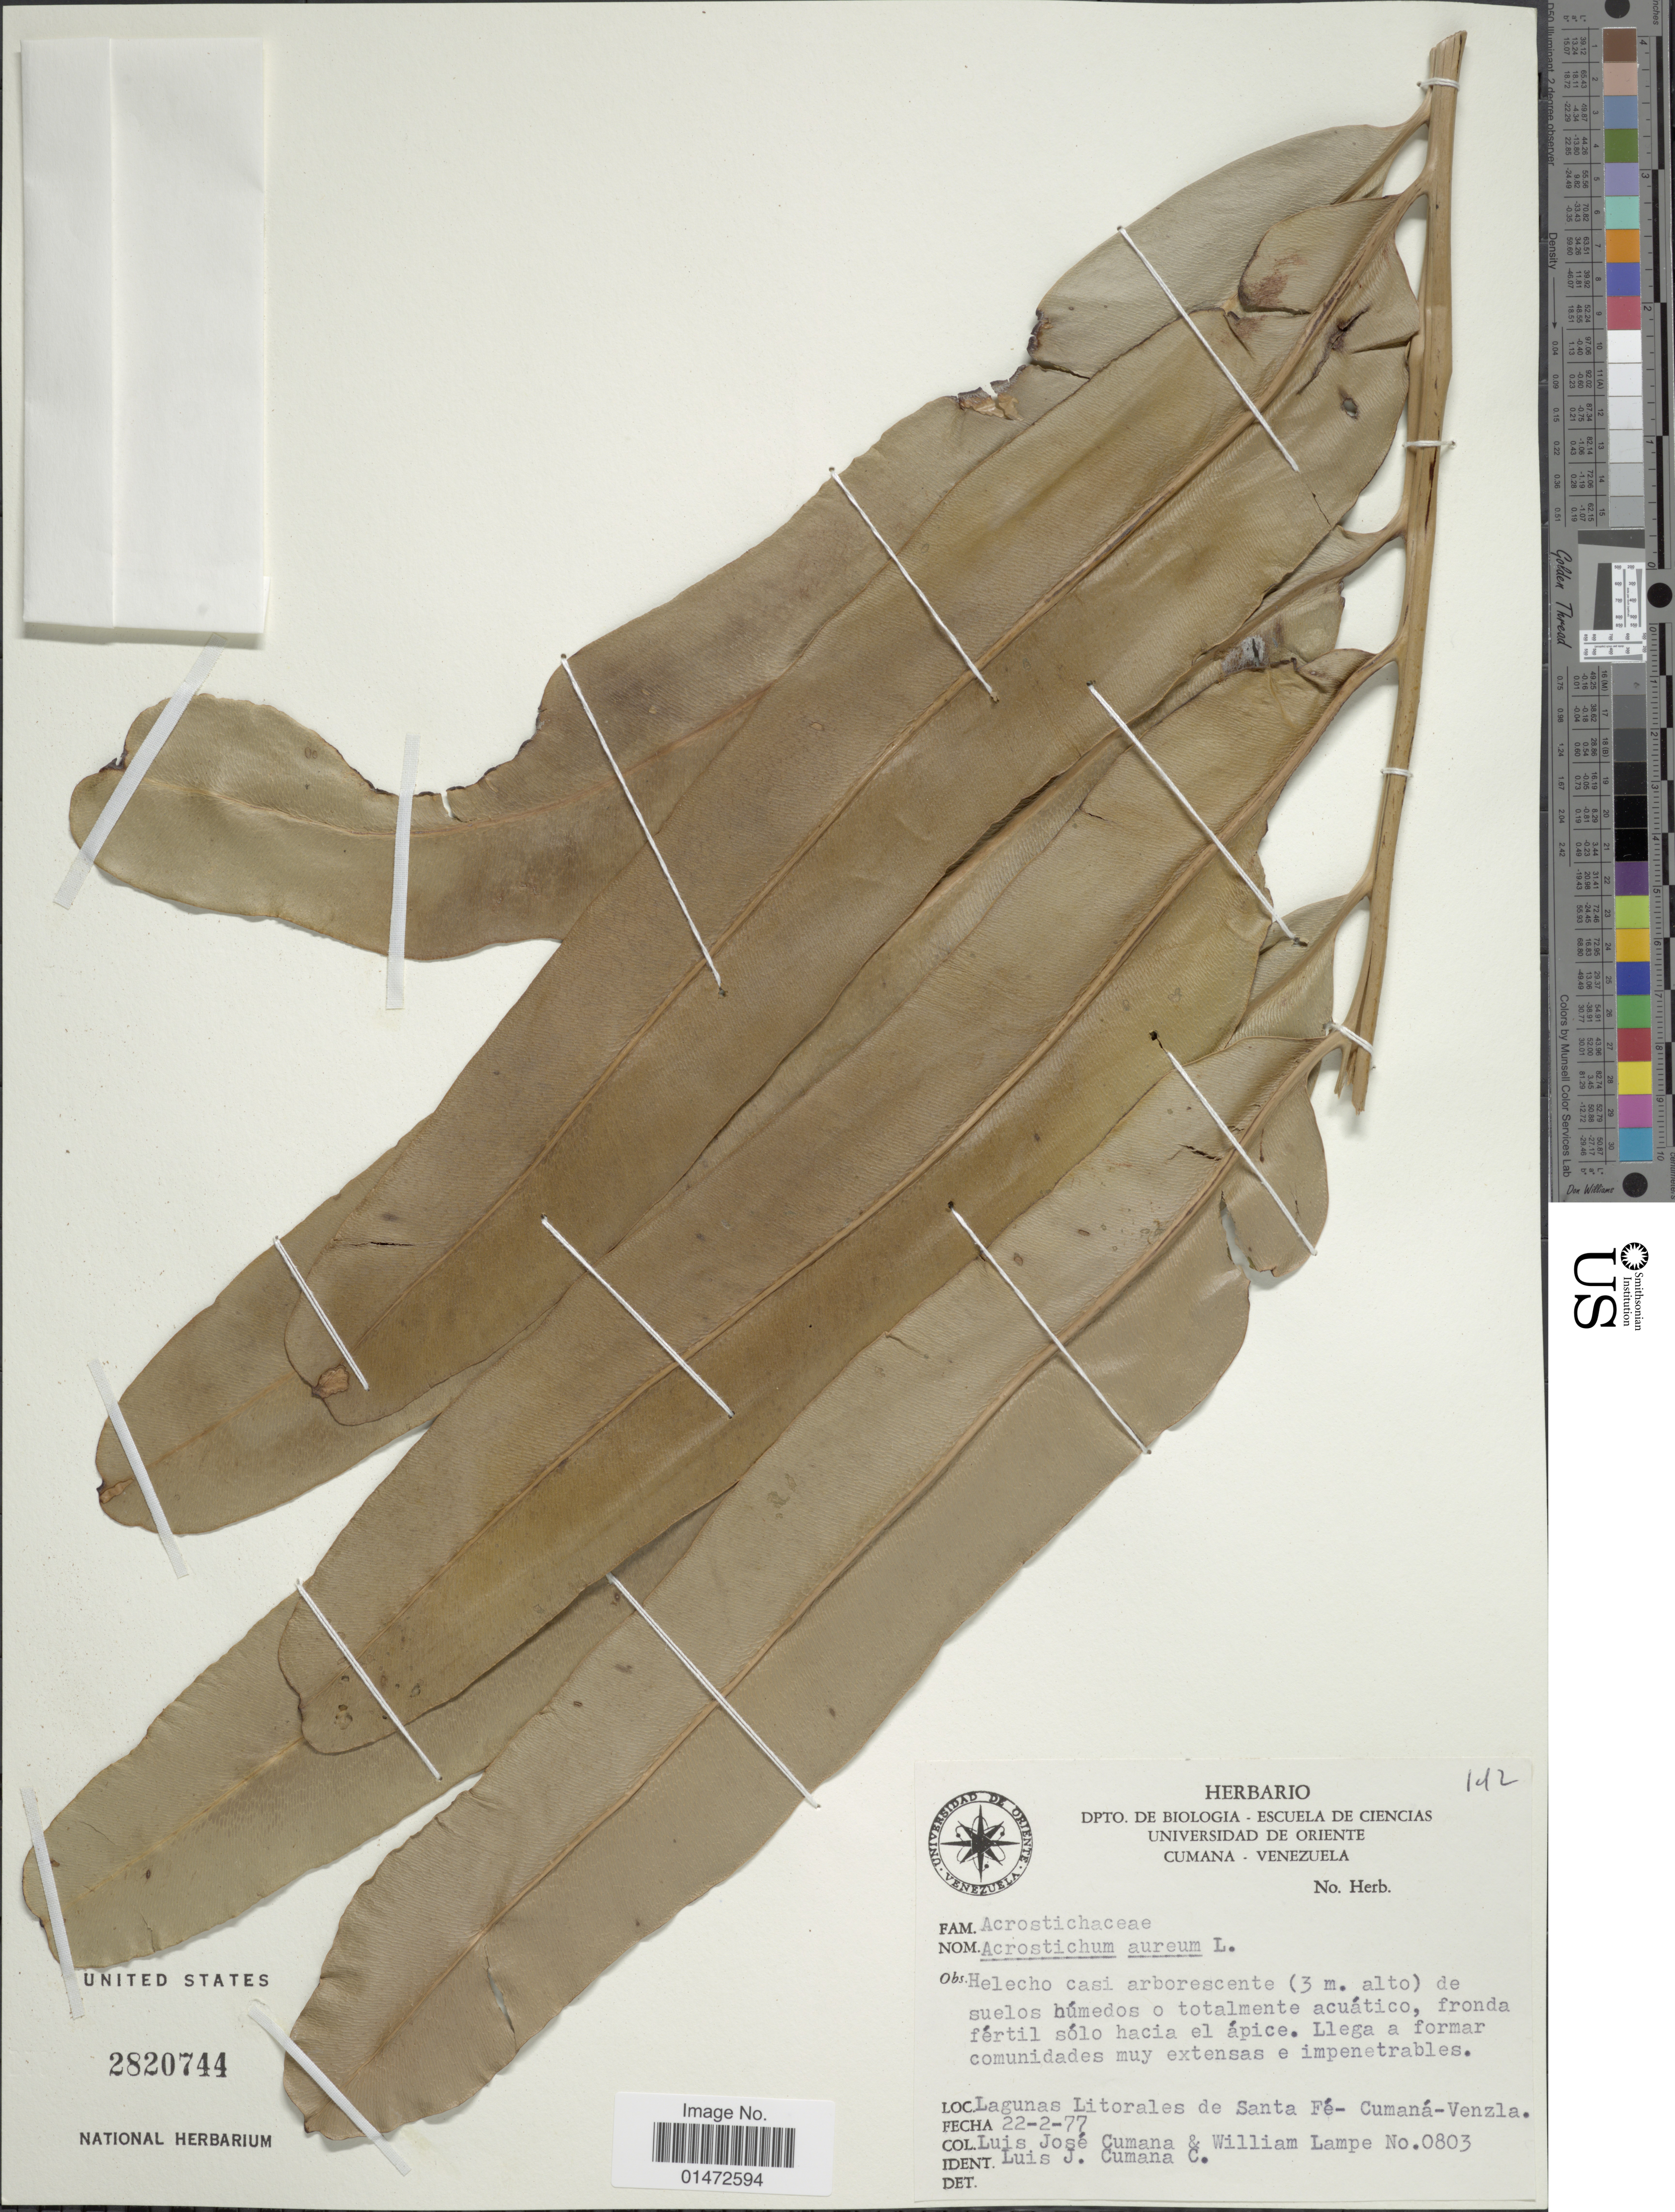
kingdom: Plantae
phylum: Tracheophyta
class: Polypodiopsida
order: Polypodiales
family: Pteridaceae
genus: Acrostichum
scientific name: Acrostichum aureum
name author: L.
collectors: L. J. Cumaná C. & W. Lampe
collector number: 0803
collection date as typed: Transcribed d/m/y: 22/2/77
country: Venezuela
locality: Lagunas Litorales de Santa Fé - Cumaná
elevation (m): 3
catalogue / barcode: US 2820744